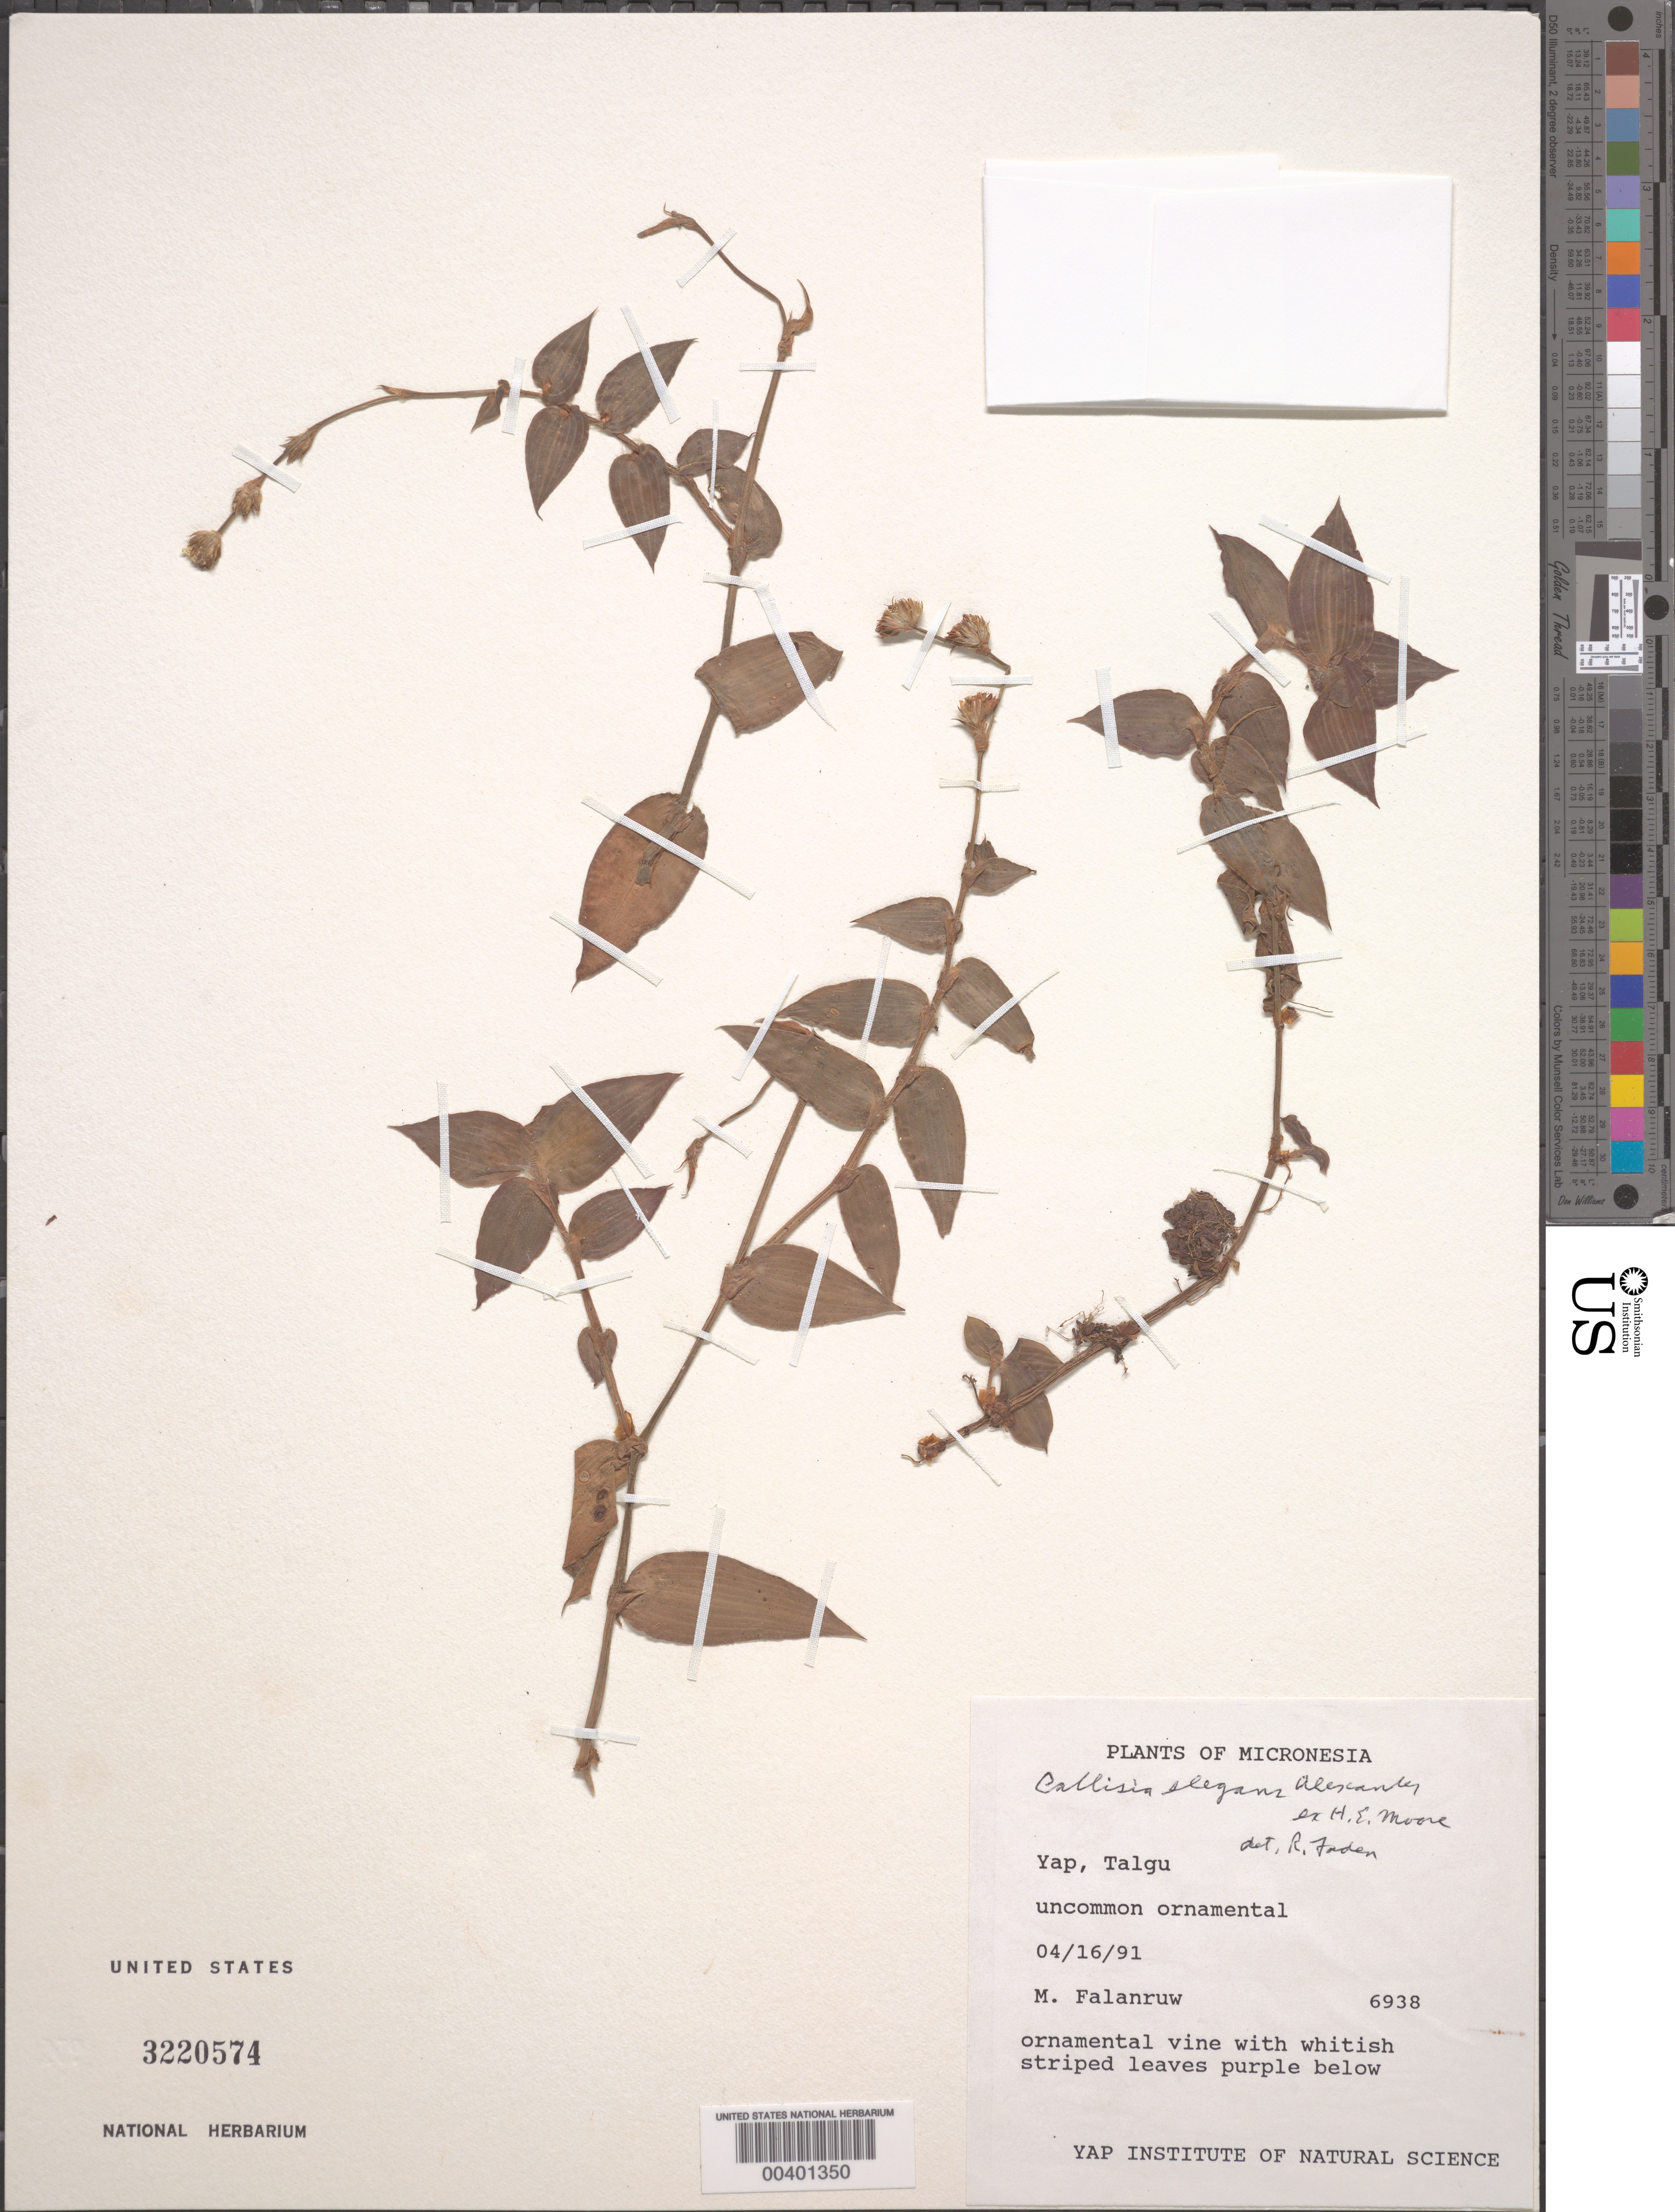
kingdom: Plantae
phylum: Tracheophyta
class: Liliopsida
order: Commelinales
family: Commelinaceae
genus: Callisia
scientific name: Callisia elegans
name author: Alexander ex H.E. Moore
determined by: Faden, Robert B., (US), Smithsonian Institution - National Museum of Natural History (UNITED STATES)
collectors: M. V. Falanruw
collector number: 6938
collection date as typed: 16 Apr 1991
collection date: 1991-04-16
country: Micronesia, Federated States of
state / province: Yap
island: Yap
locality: Talgu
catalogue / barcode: US 3220574